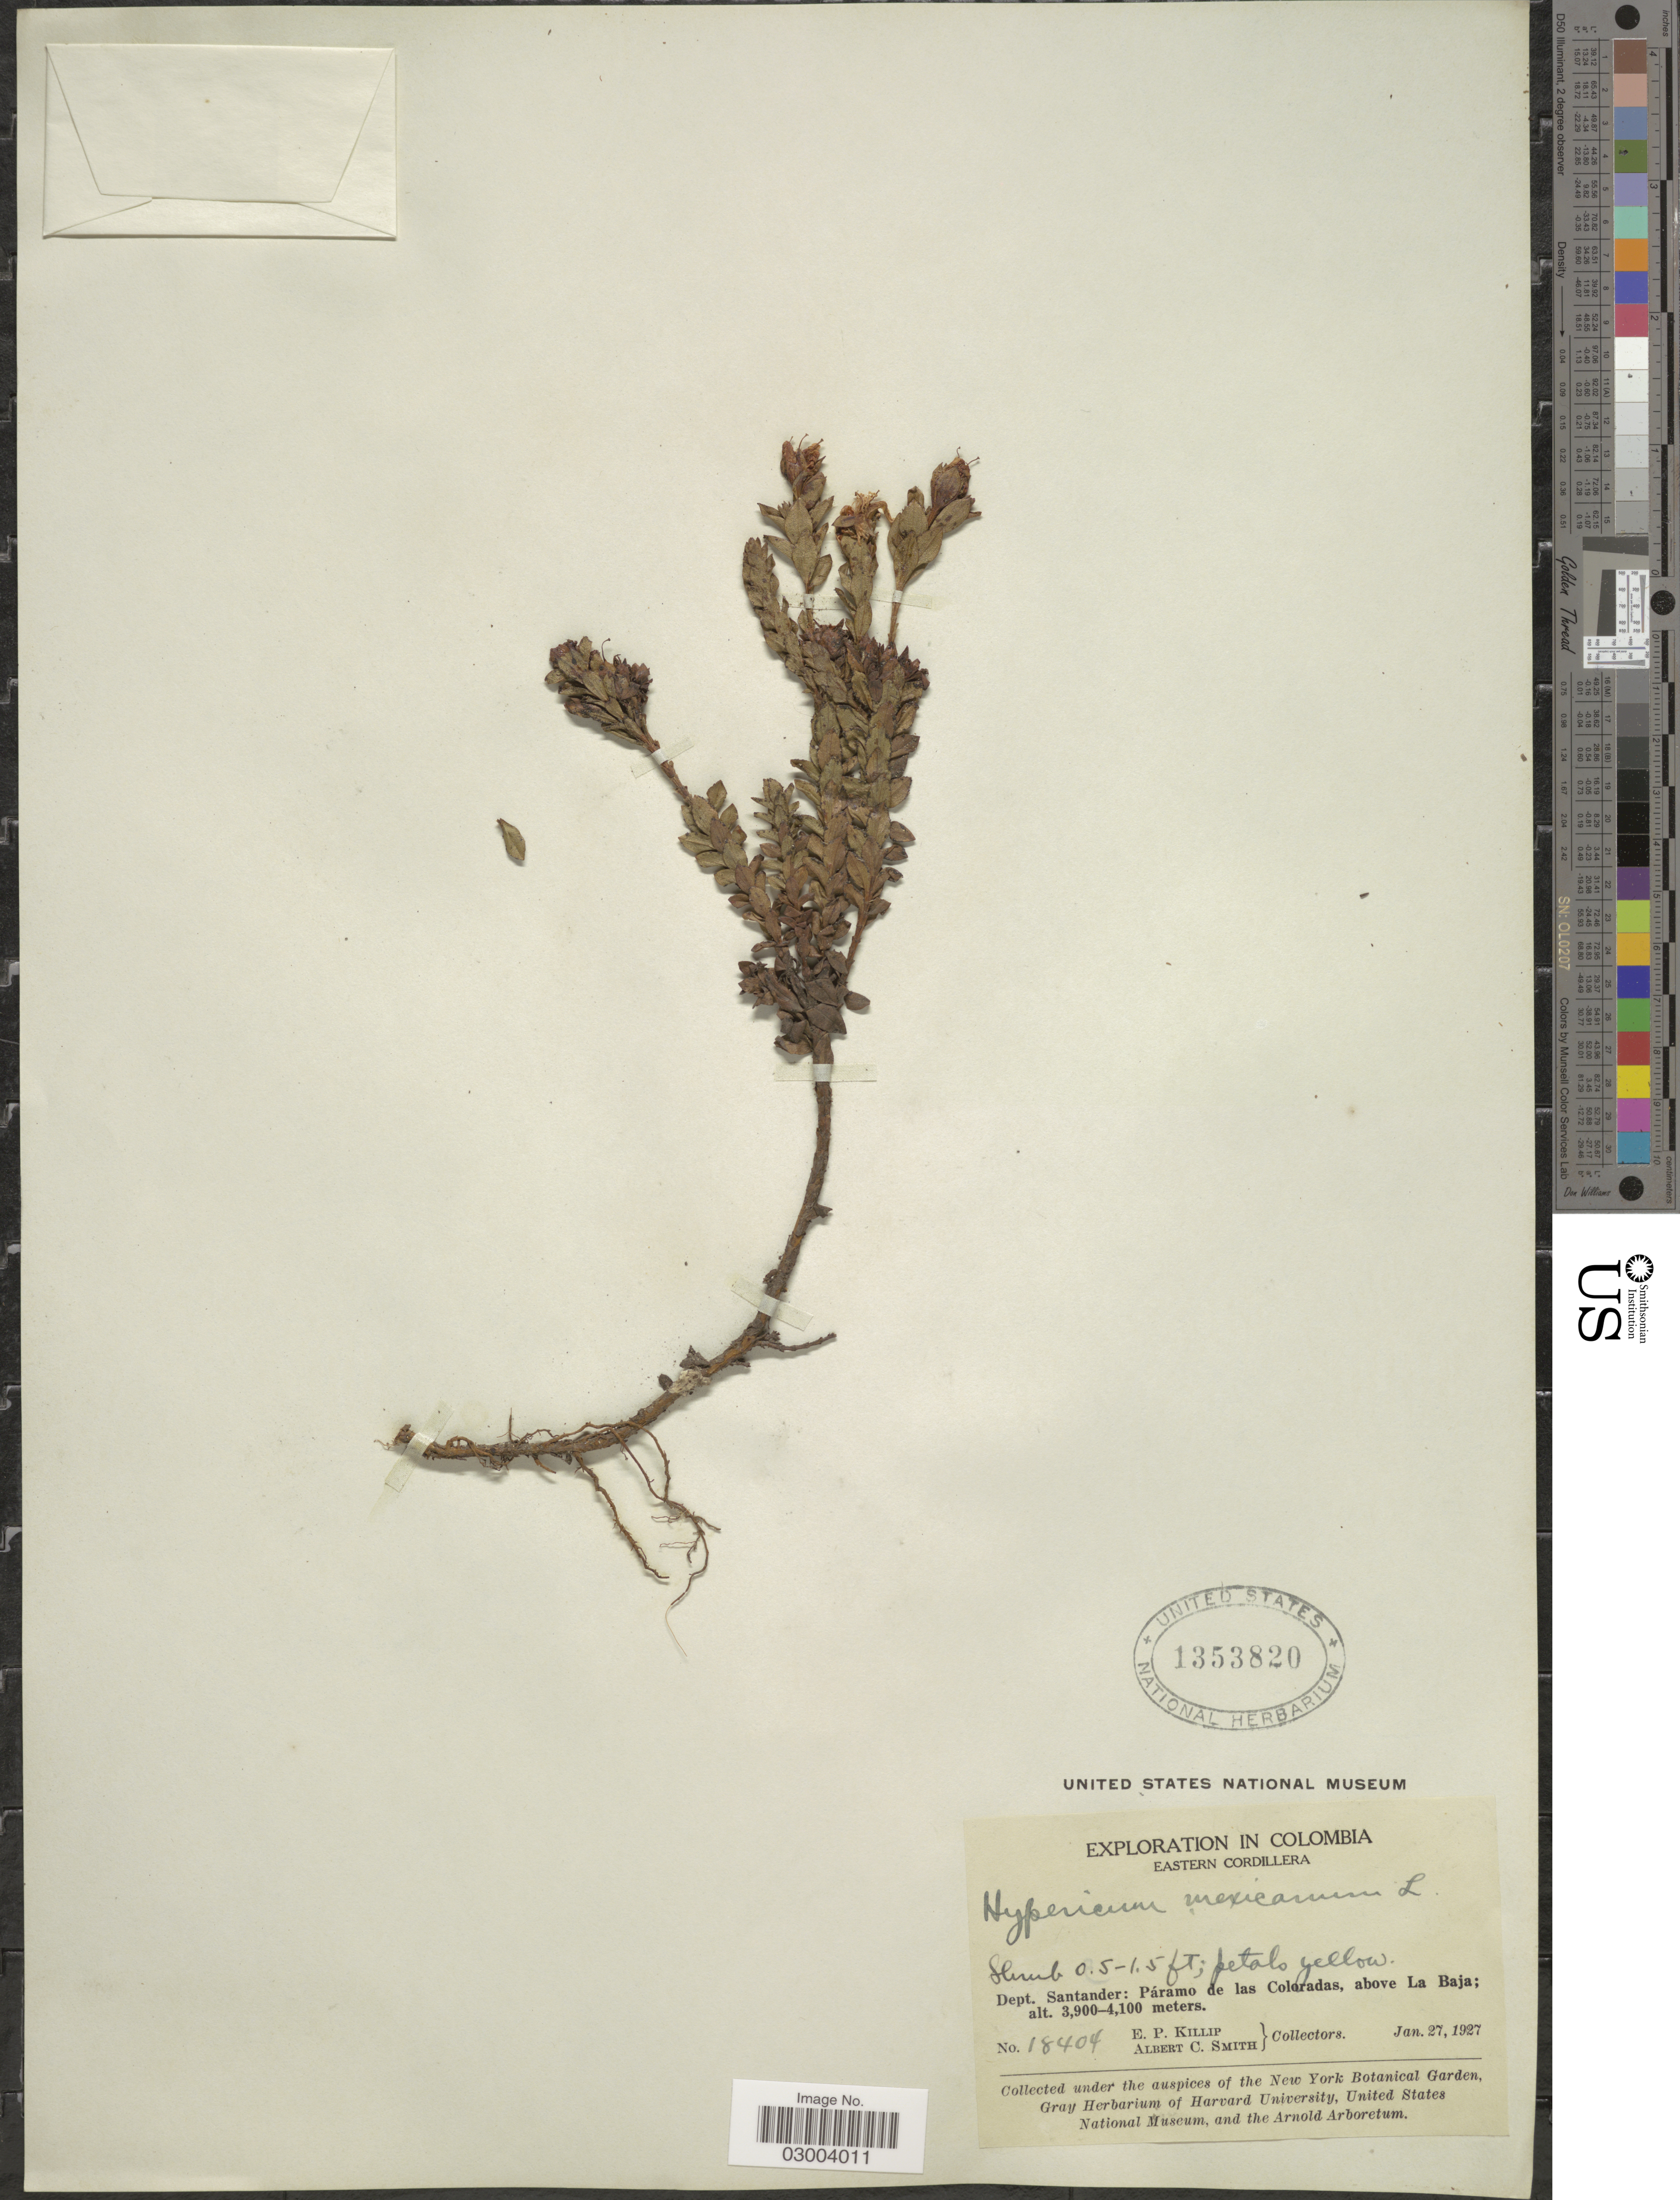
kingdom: Plantae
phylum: Tracheophyta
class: Magnoliopsida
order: Malpighiales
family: Hypericaceae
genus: Hypericum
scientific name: Hypericum mexicanum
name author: L.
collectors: E. P. Killip & A. C. Smith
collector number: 18404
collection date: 1927-01-27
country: Colombia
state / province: Santander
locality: Eastern Cordillera, Dept. Santander: Páramo de las Coloradas, above La Baja.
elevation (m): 3900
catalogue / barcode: US 1353820